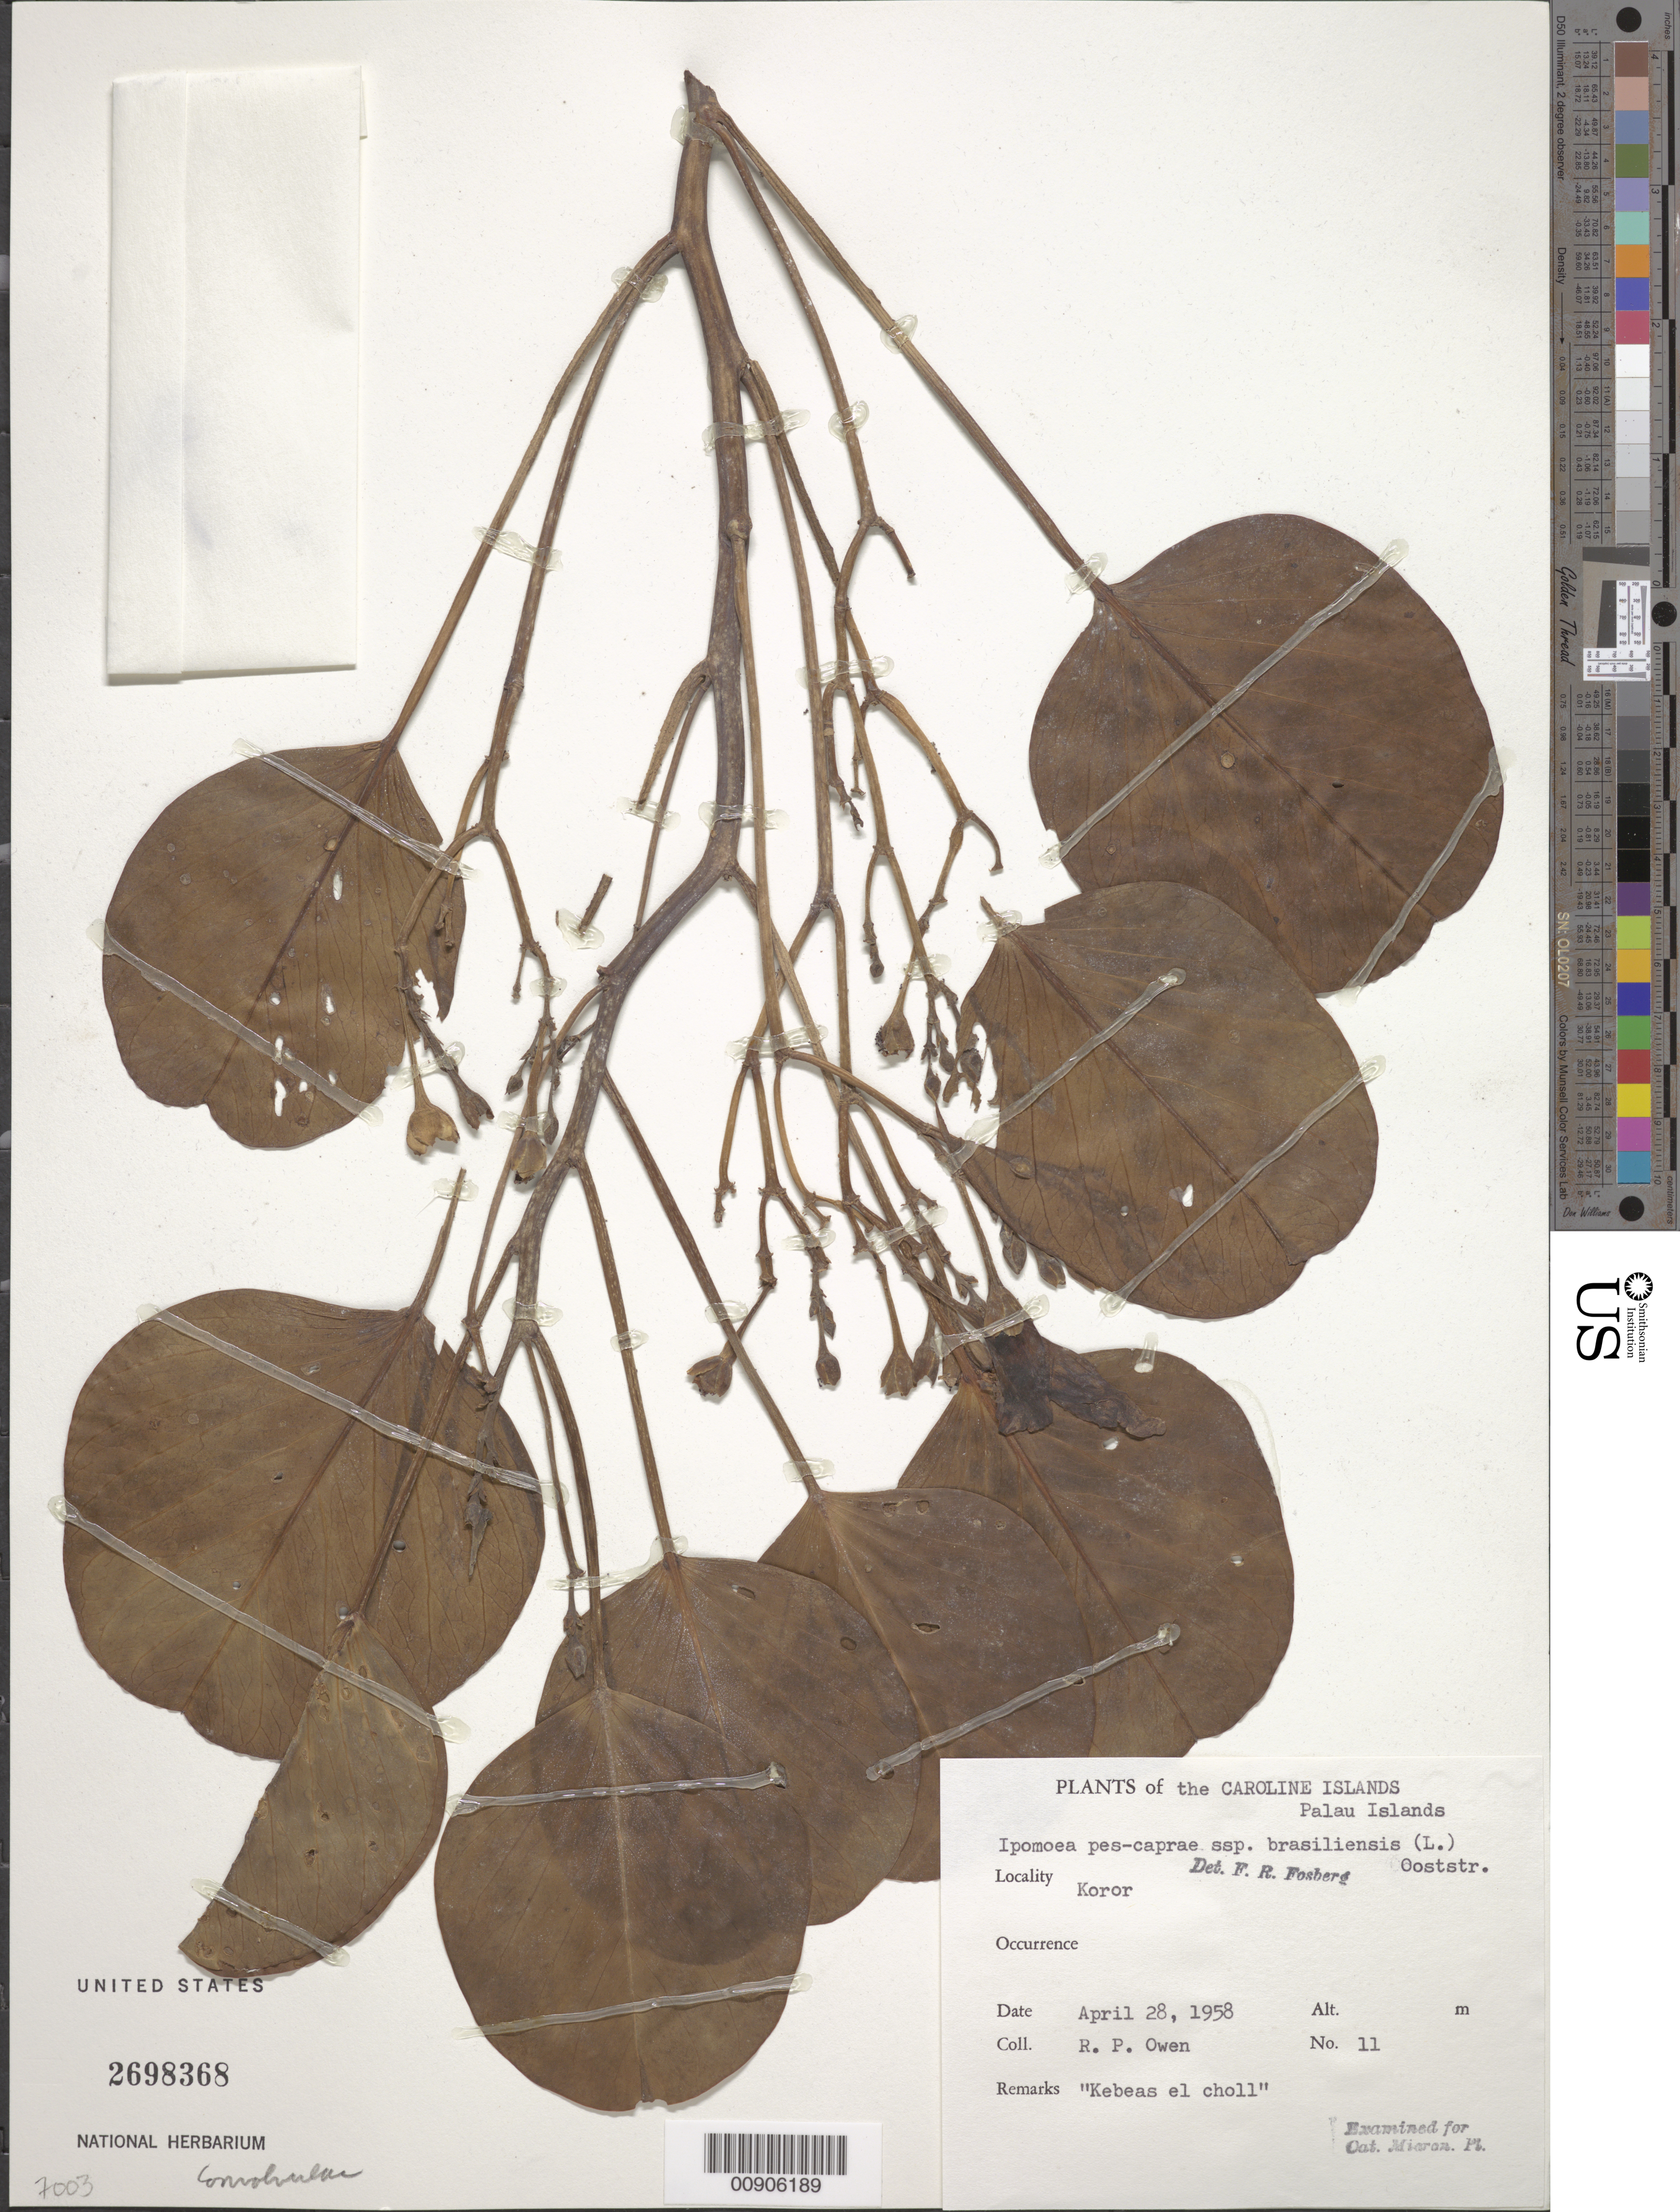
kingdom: Plantae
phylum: Tracheophyta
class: Magnoliopsida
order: Solanales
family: Convolvulaceae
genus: Ipomoea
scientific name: Ipomoea pes-caprae subsp. brasiliensis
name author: (L.) Ooststr.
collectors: R. Owen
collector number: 11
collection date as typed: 28 Apr 1958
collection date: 1958-04-28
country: Palau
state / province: Koror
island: Oreor (Koror)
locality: Koror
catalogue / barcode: US 2698368